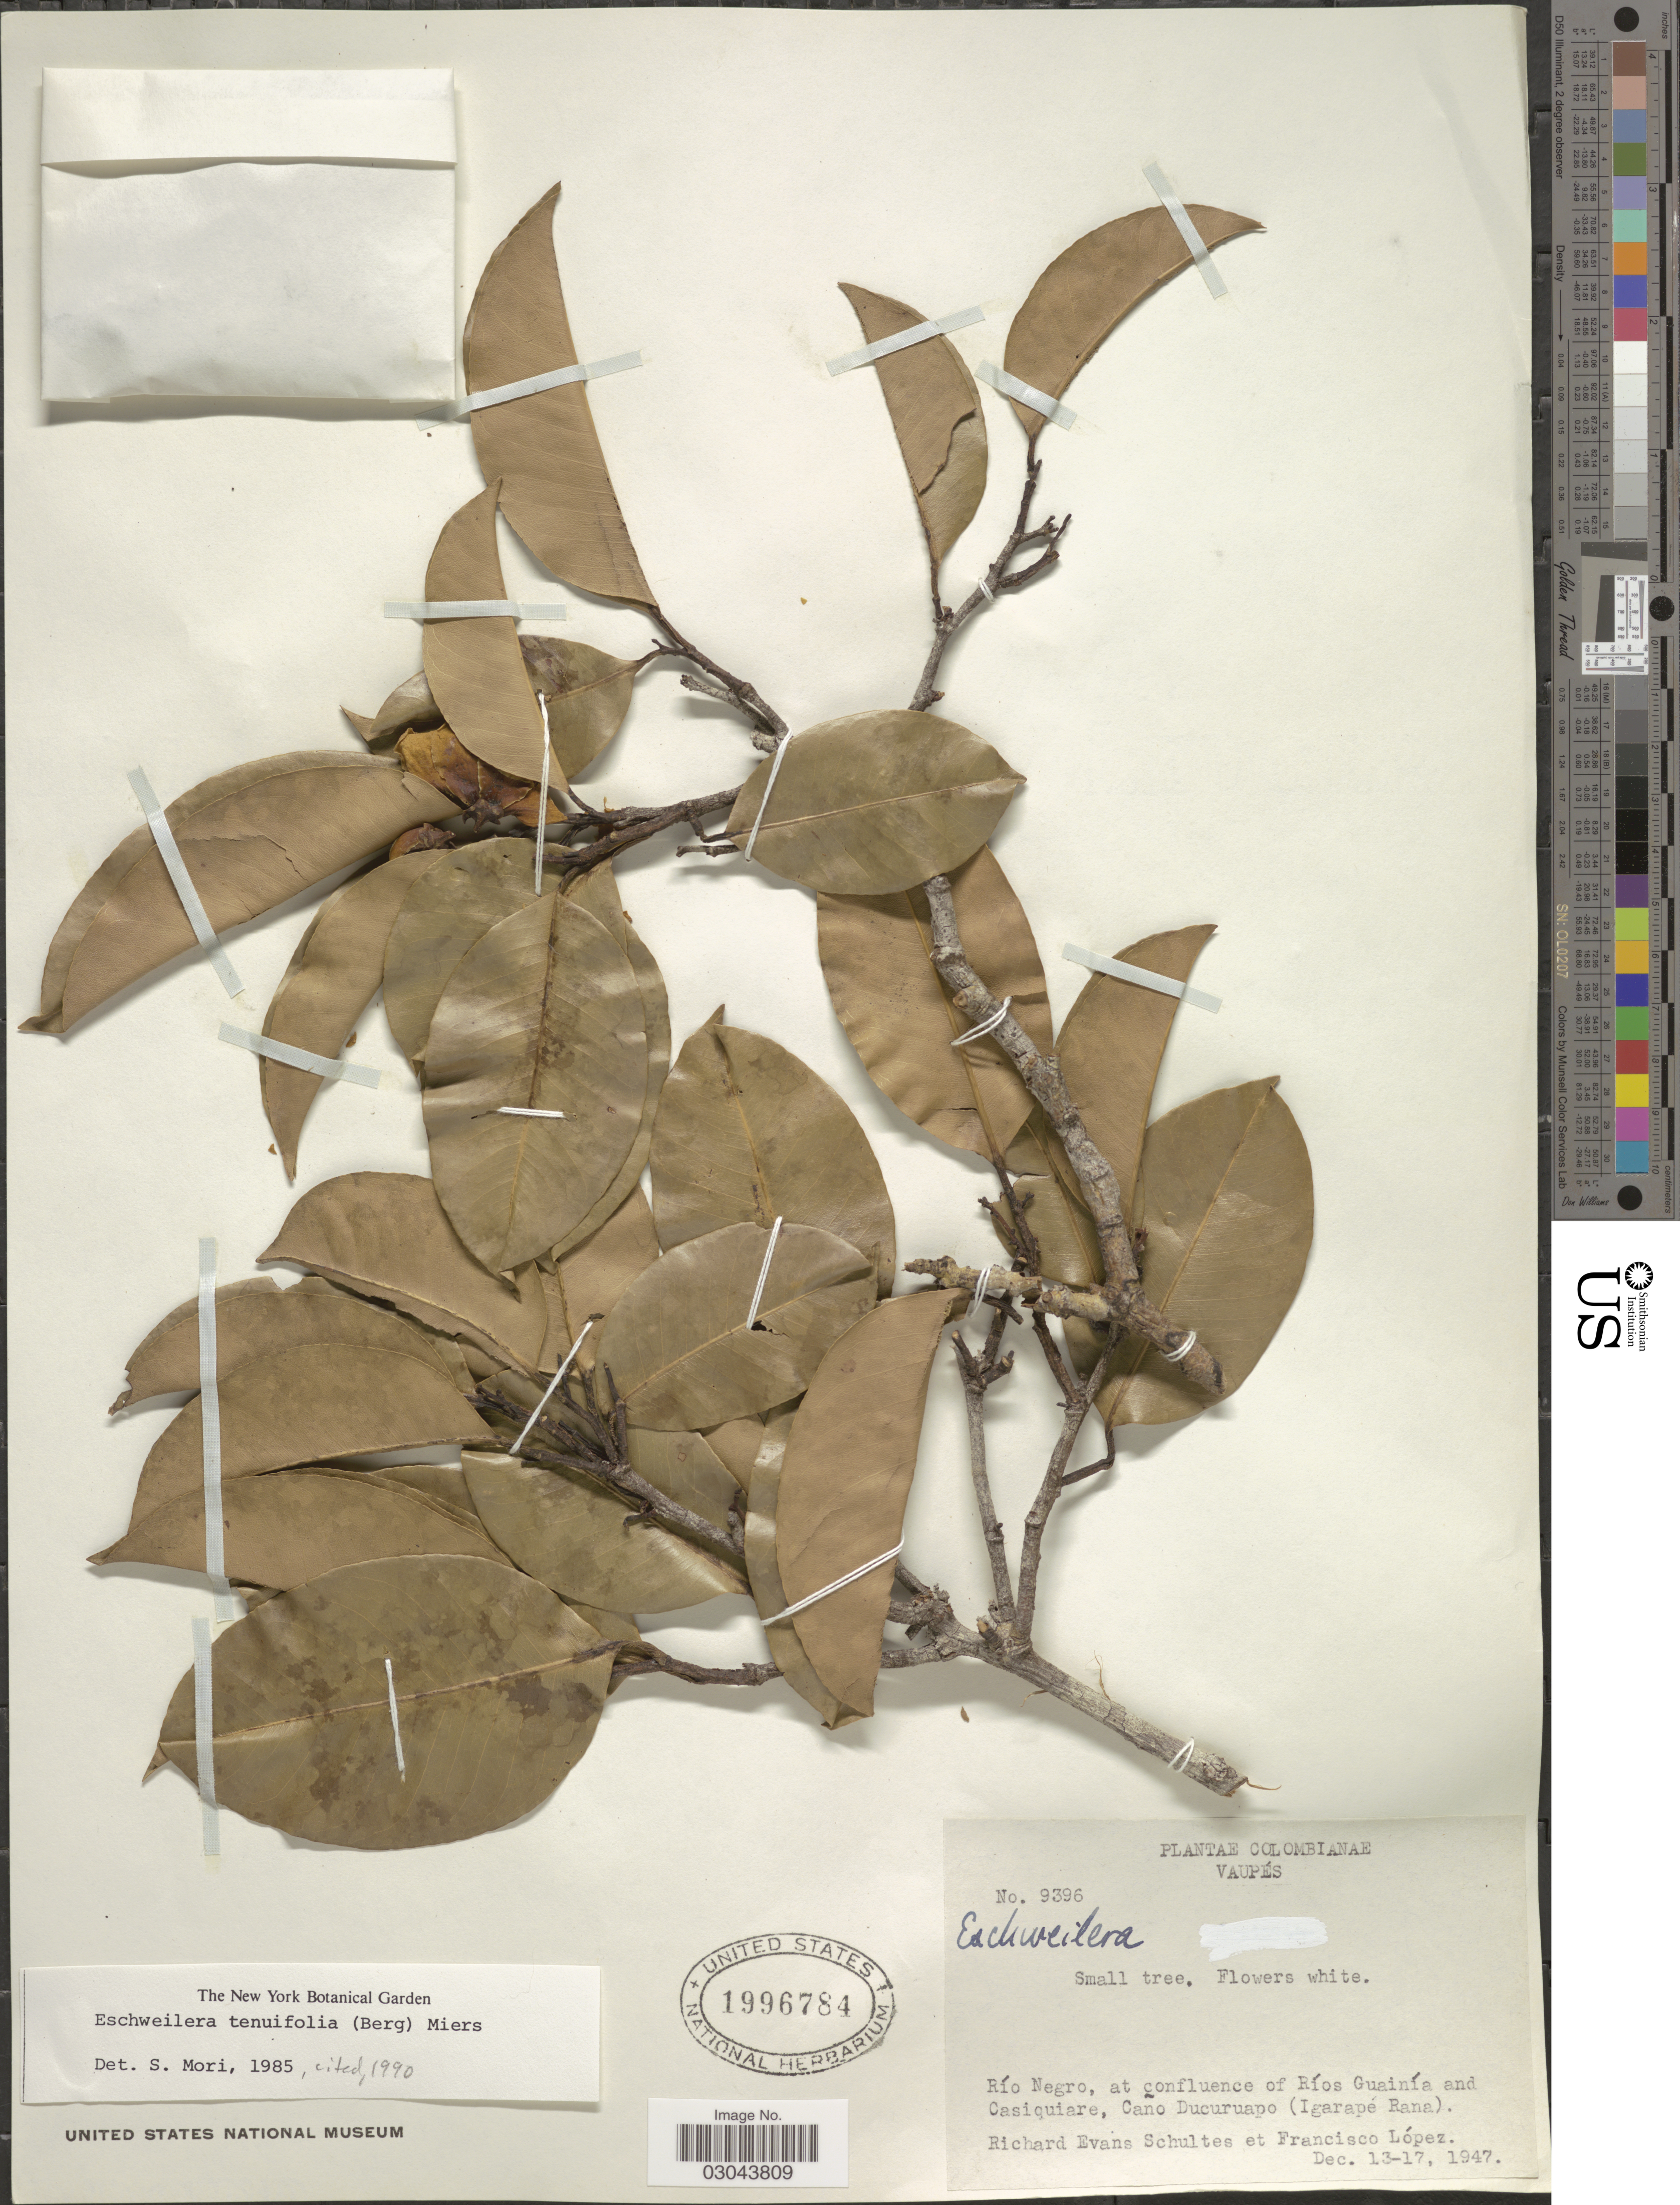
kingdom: Plantae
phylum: Tracheophyta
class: Magnoliopsida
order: Ericales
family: Lecythidaceae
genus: Eschweilera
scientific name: Eschweilera tenuifolia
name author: (O. Berg) Miers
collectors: R. E. Schultes & F. Lopéz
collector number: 9396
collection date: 1947-12-13/1947-12-17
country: Colombia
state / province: Vaupés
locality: Río Negro, at confluence of Ríos Guainía and Casiquiare, Caño Ducuruapo (Igarapé Rana).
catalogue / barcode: US 1996784